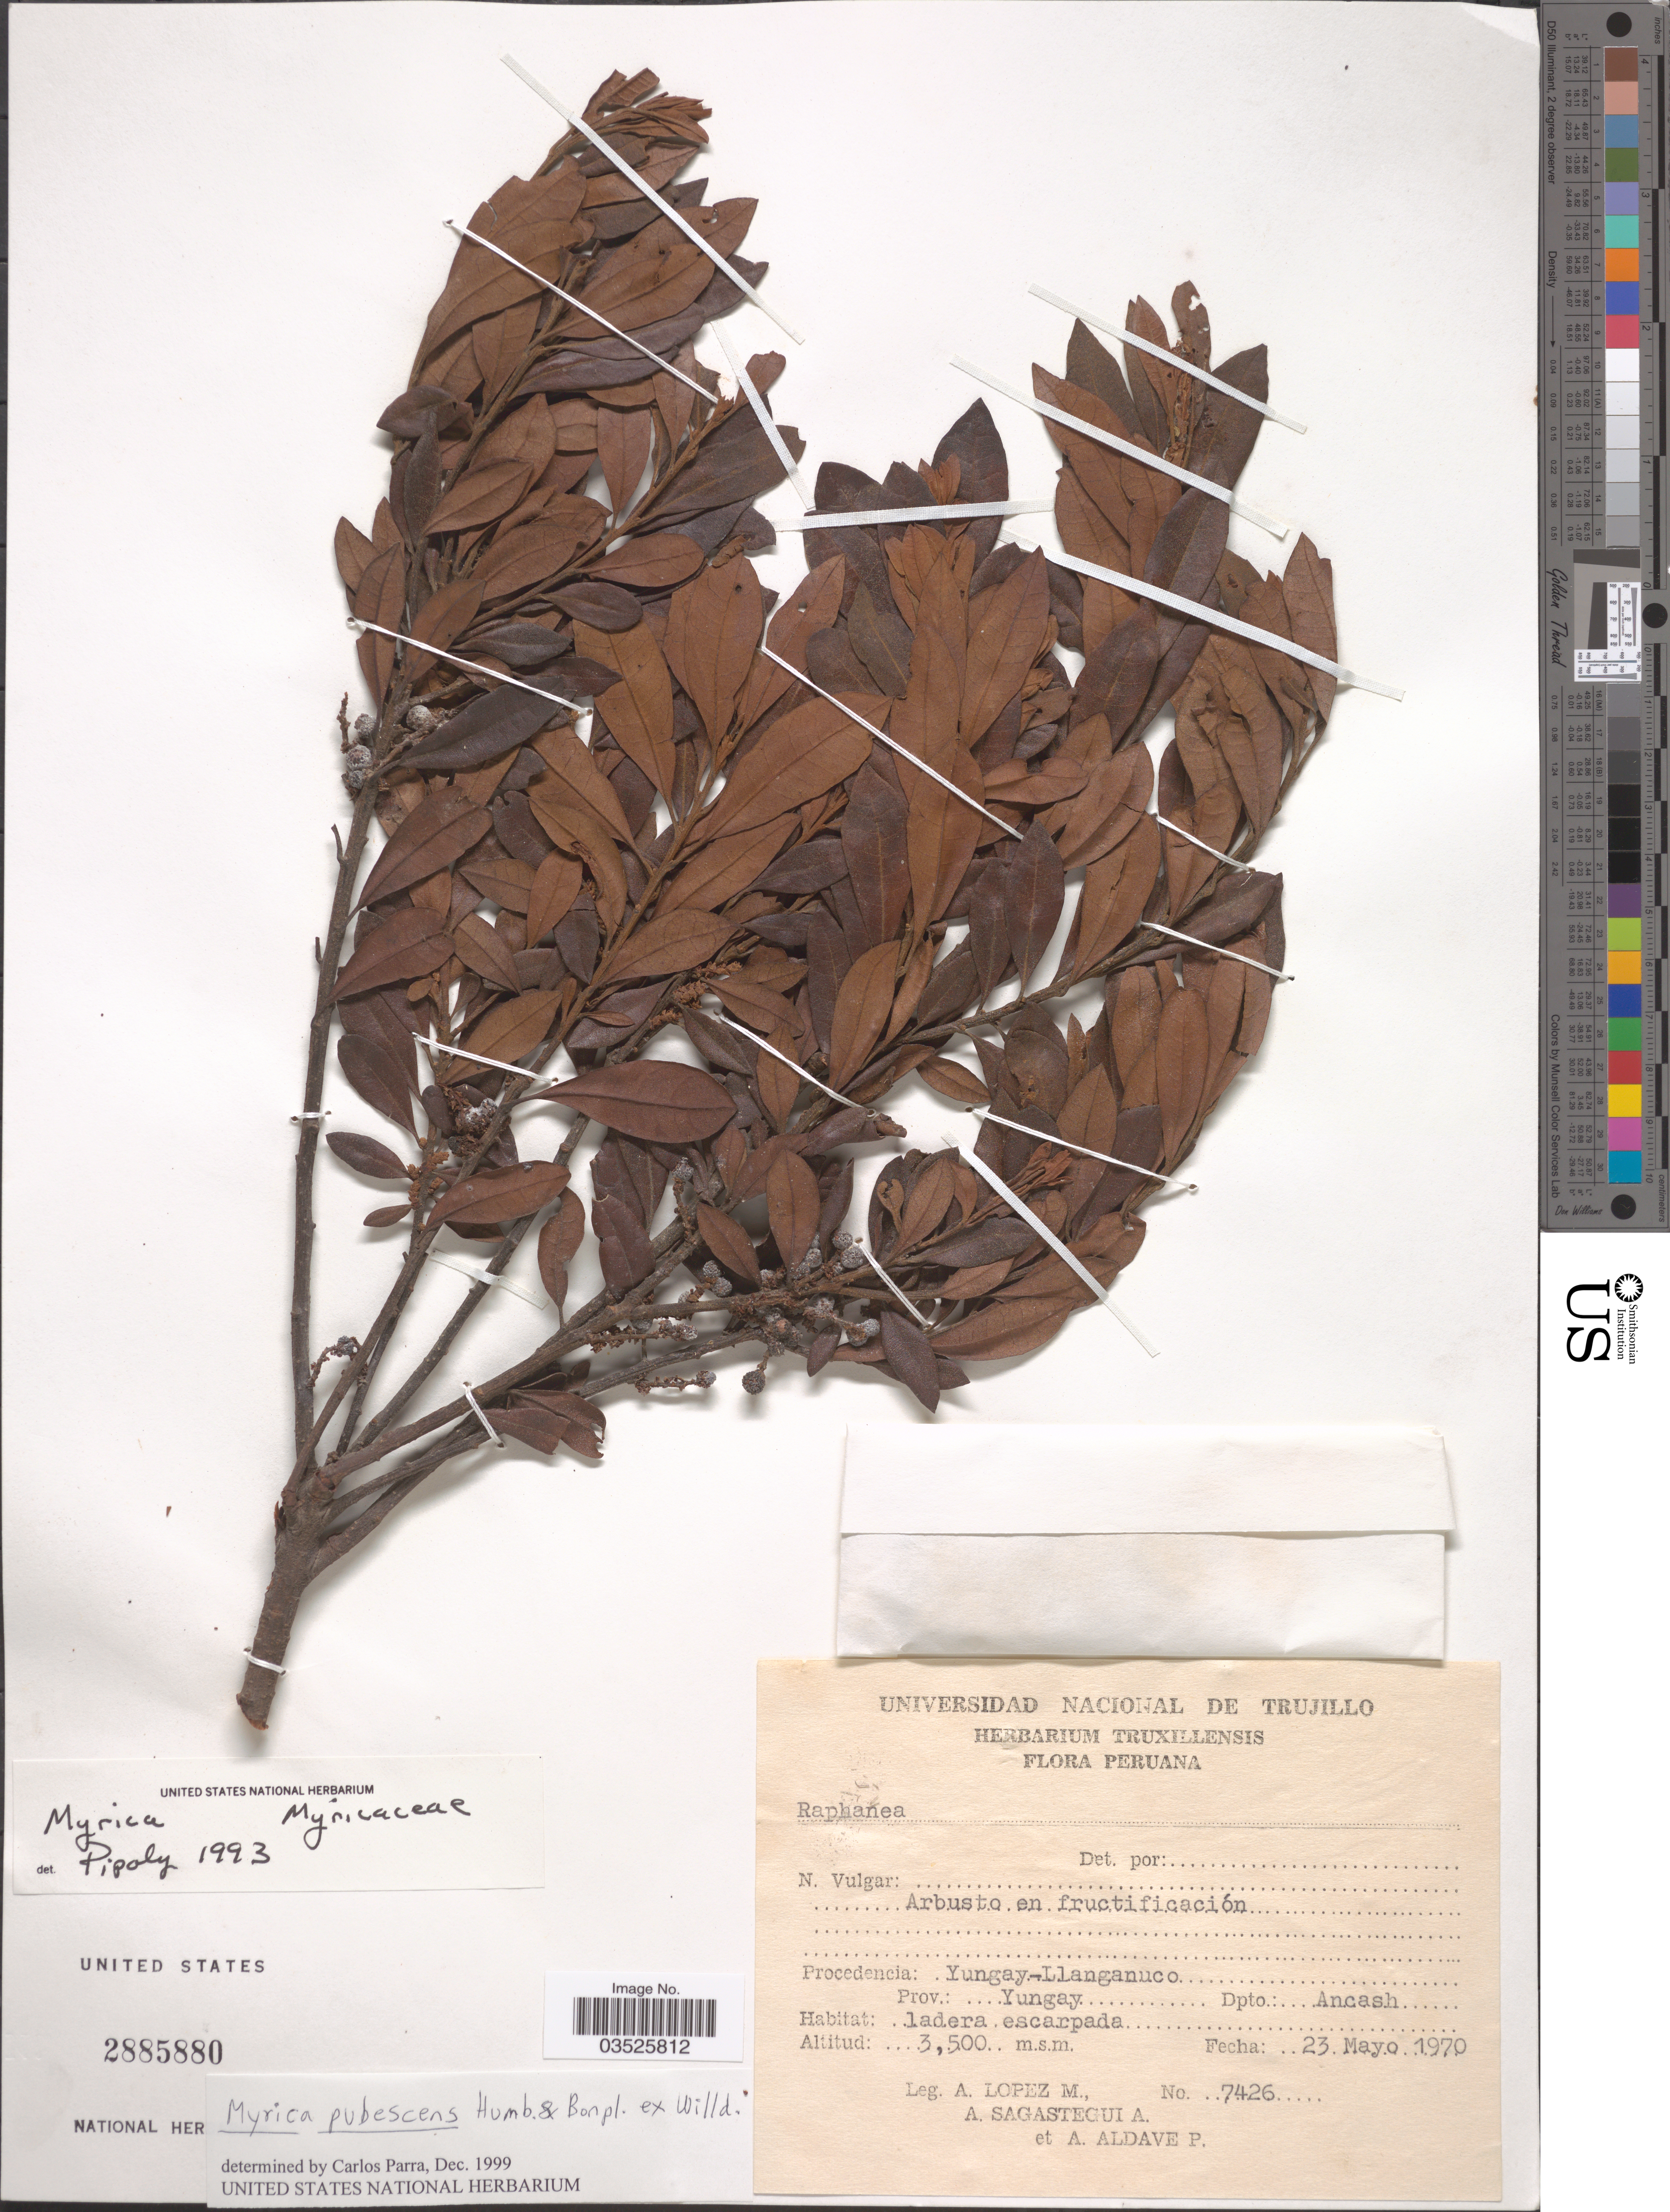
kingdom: Plantae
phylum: Tracheophyta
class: Magnoliopsida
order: Fagales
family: Myricaceae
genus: Myrica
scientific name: Myrica pubescens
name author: Humb. & Bonpl. ex Willd.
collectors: A. López M., A. Sagástegui A. & A. Aldave P.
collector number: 7426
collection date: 1970-05-23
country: Peru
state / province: Ancash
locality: Yungay-Llanganuco. Prov: Yungay Dpto. Ancash.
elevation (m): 3500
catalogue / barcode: US 2885880